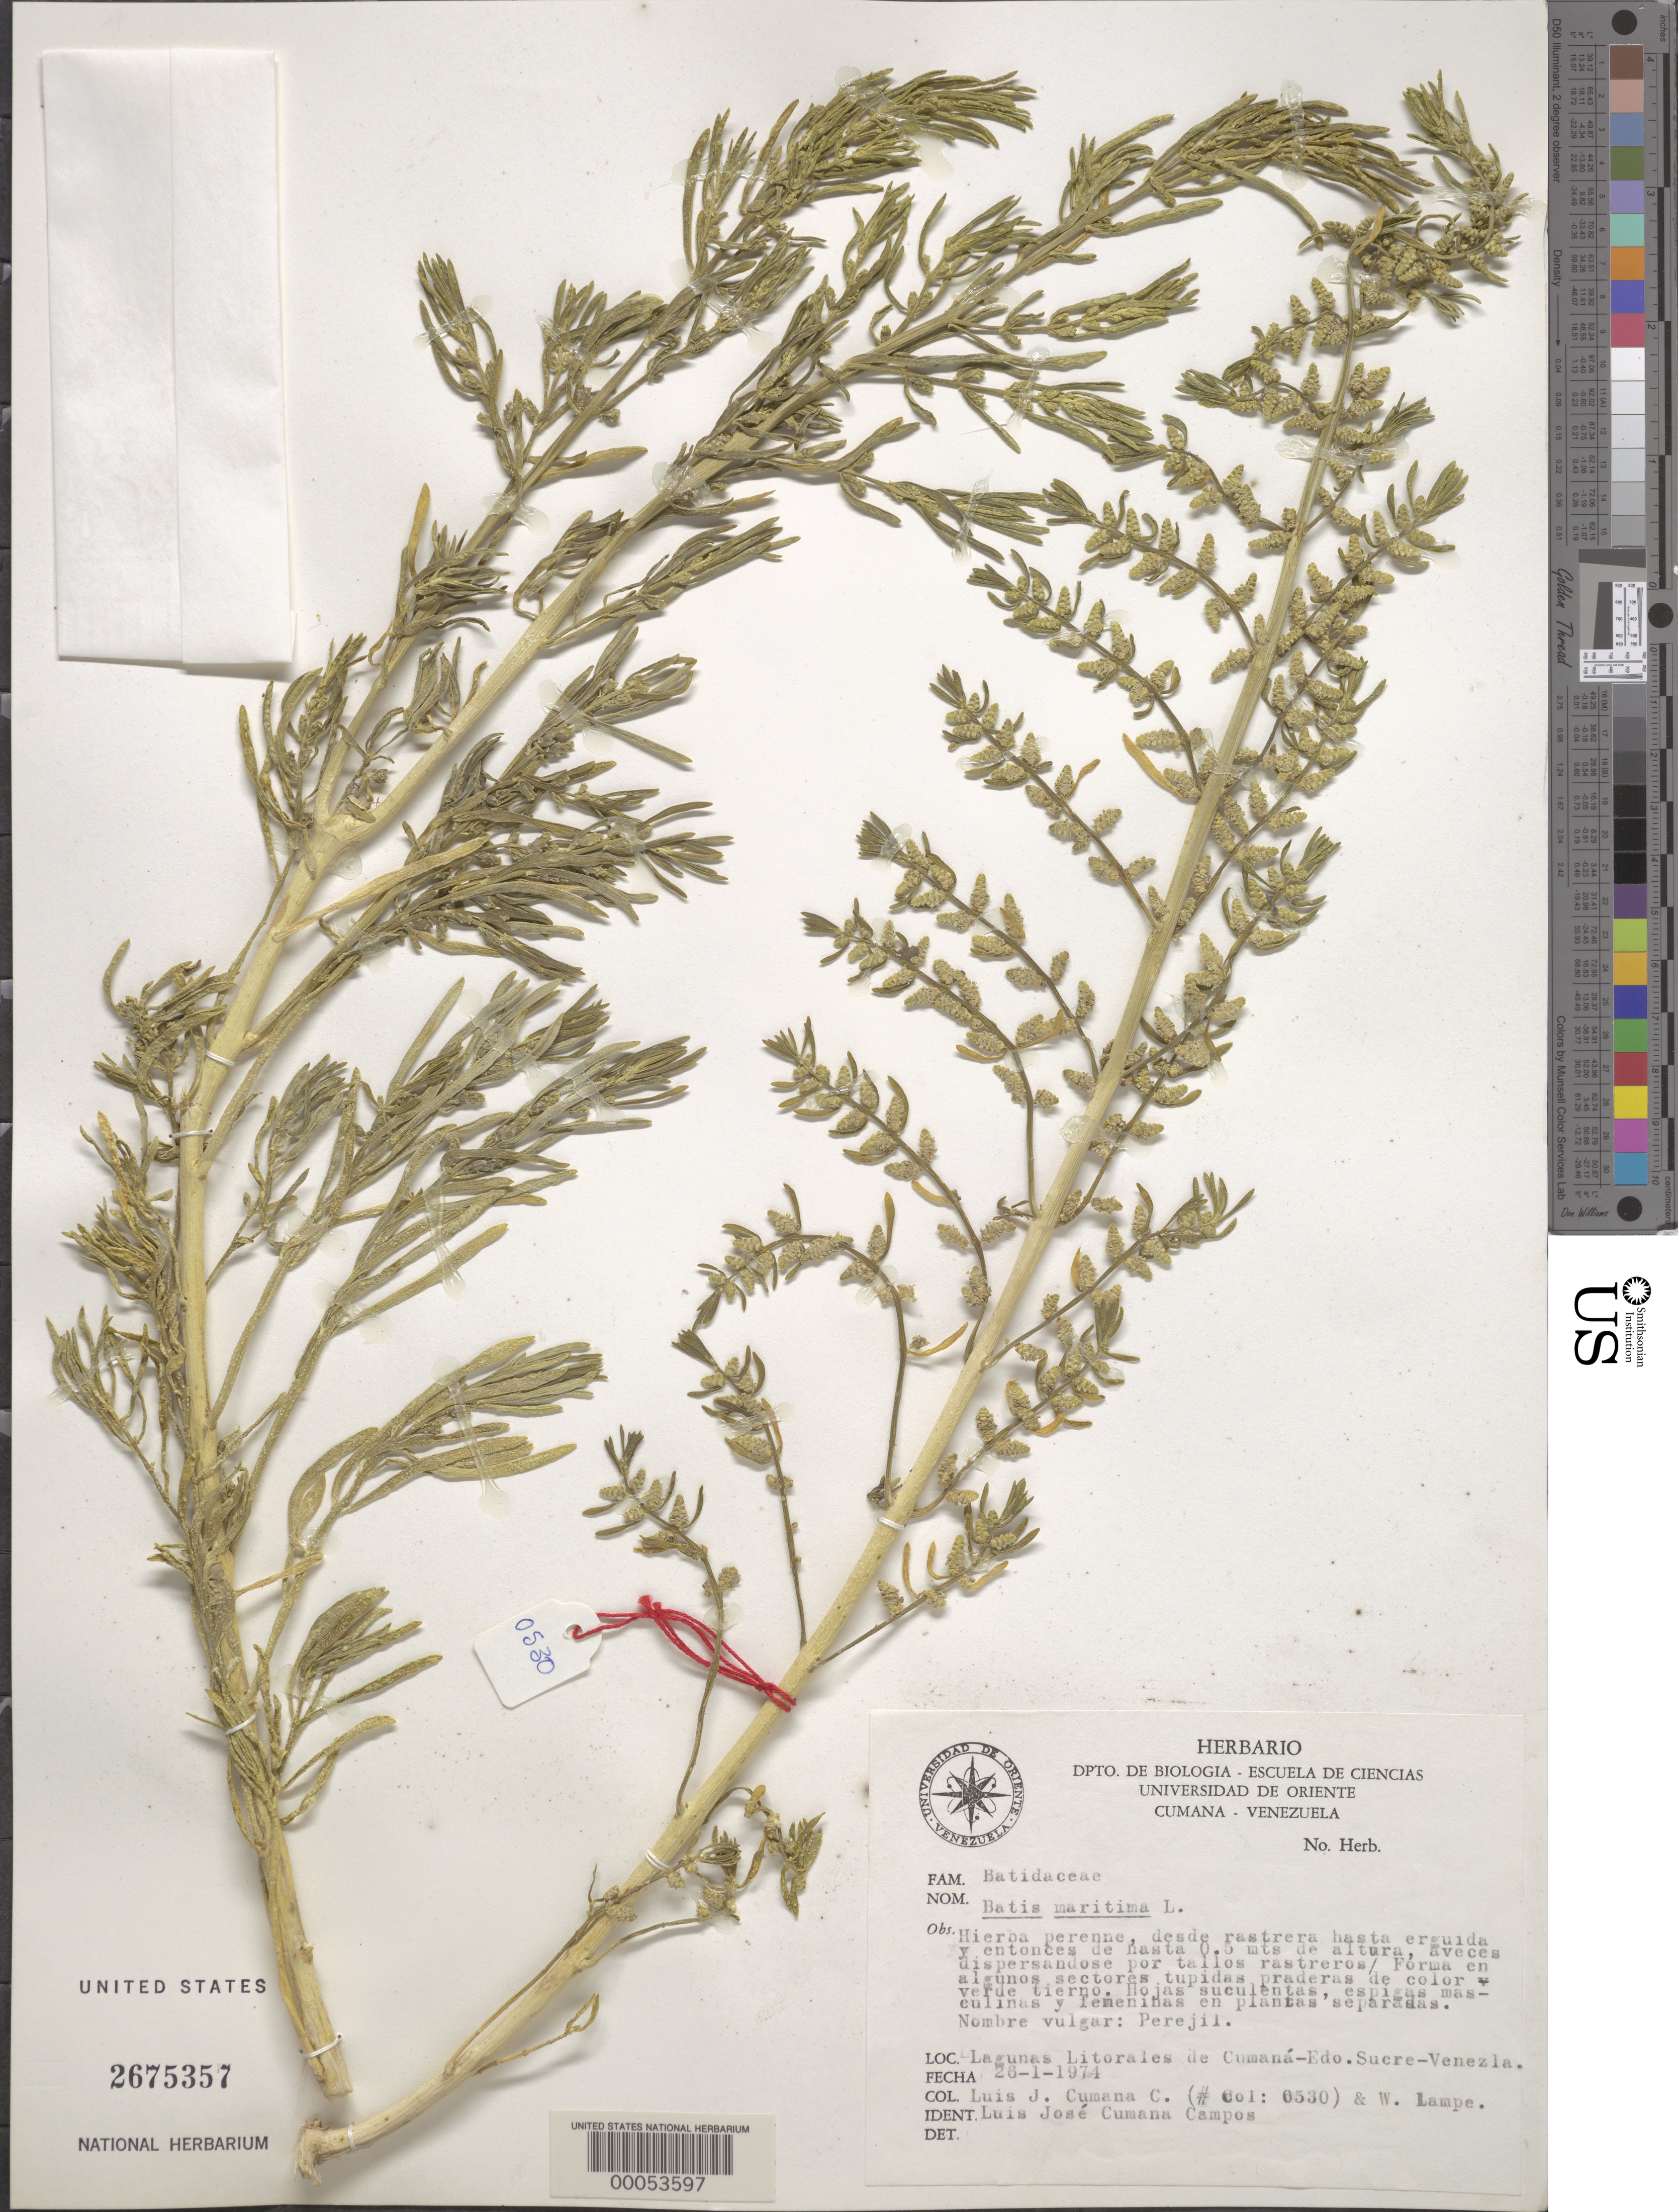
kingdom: Plantae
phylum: Tracheophyta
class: Magnoliopsida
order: Brassicales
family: Bataceae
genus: Batis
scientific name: Batis maritima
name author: L.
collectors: L. J. Cumaná C. & W. Lampe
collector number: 0530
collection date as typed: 26 Jan 1974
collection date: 1974-01-26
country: Venezuela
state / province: Sucre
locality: Lagunas litorales de cumana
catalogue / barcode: US 2675357